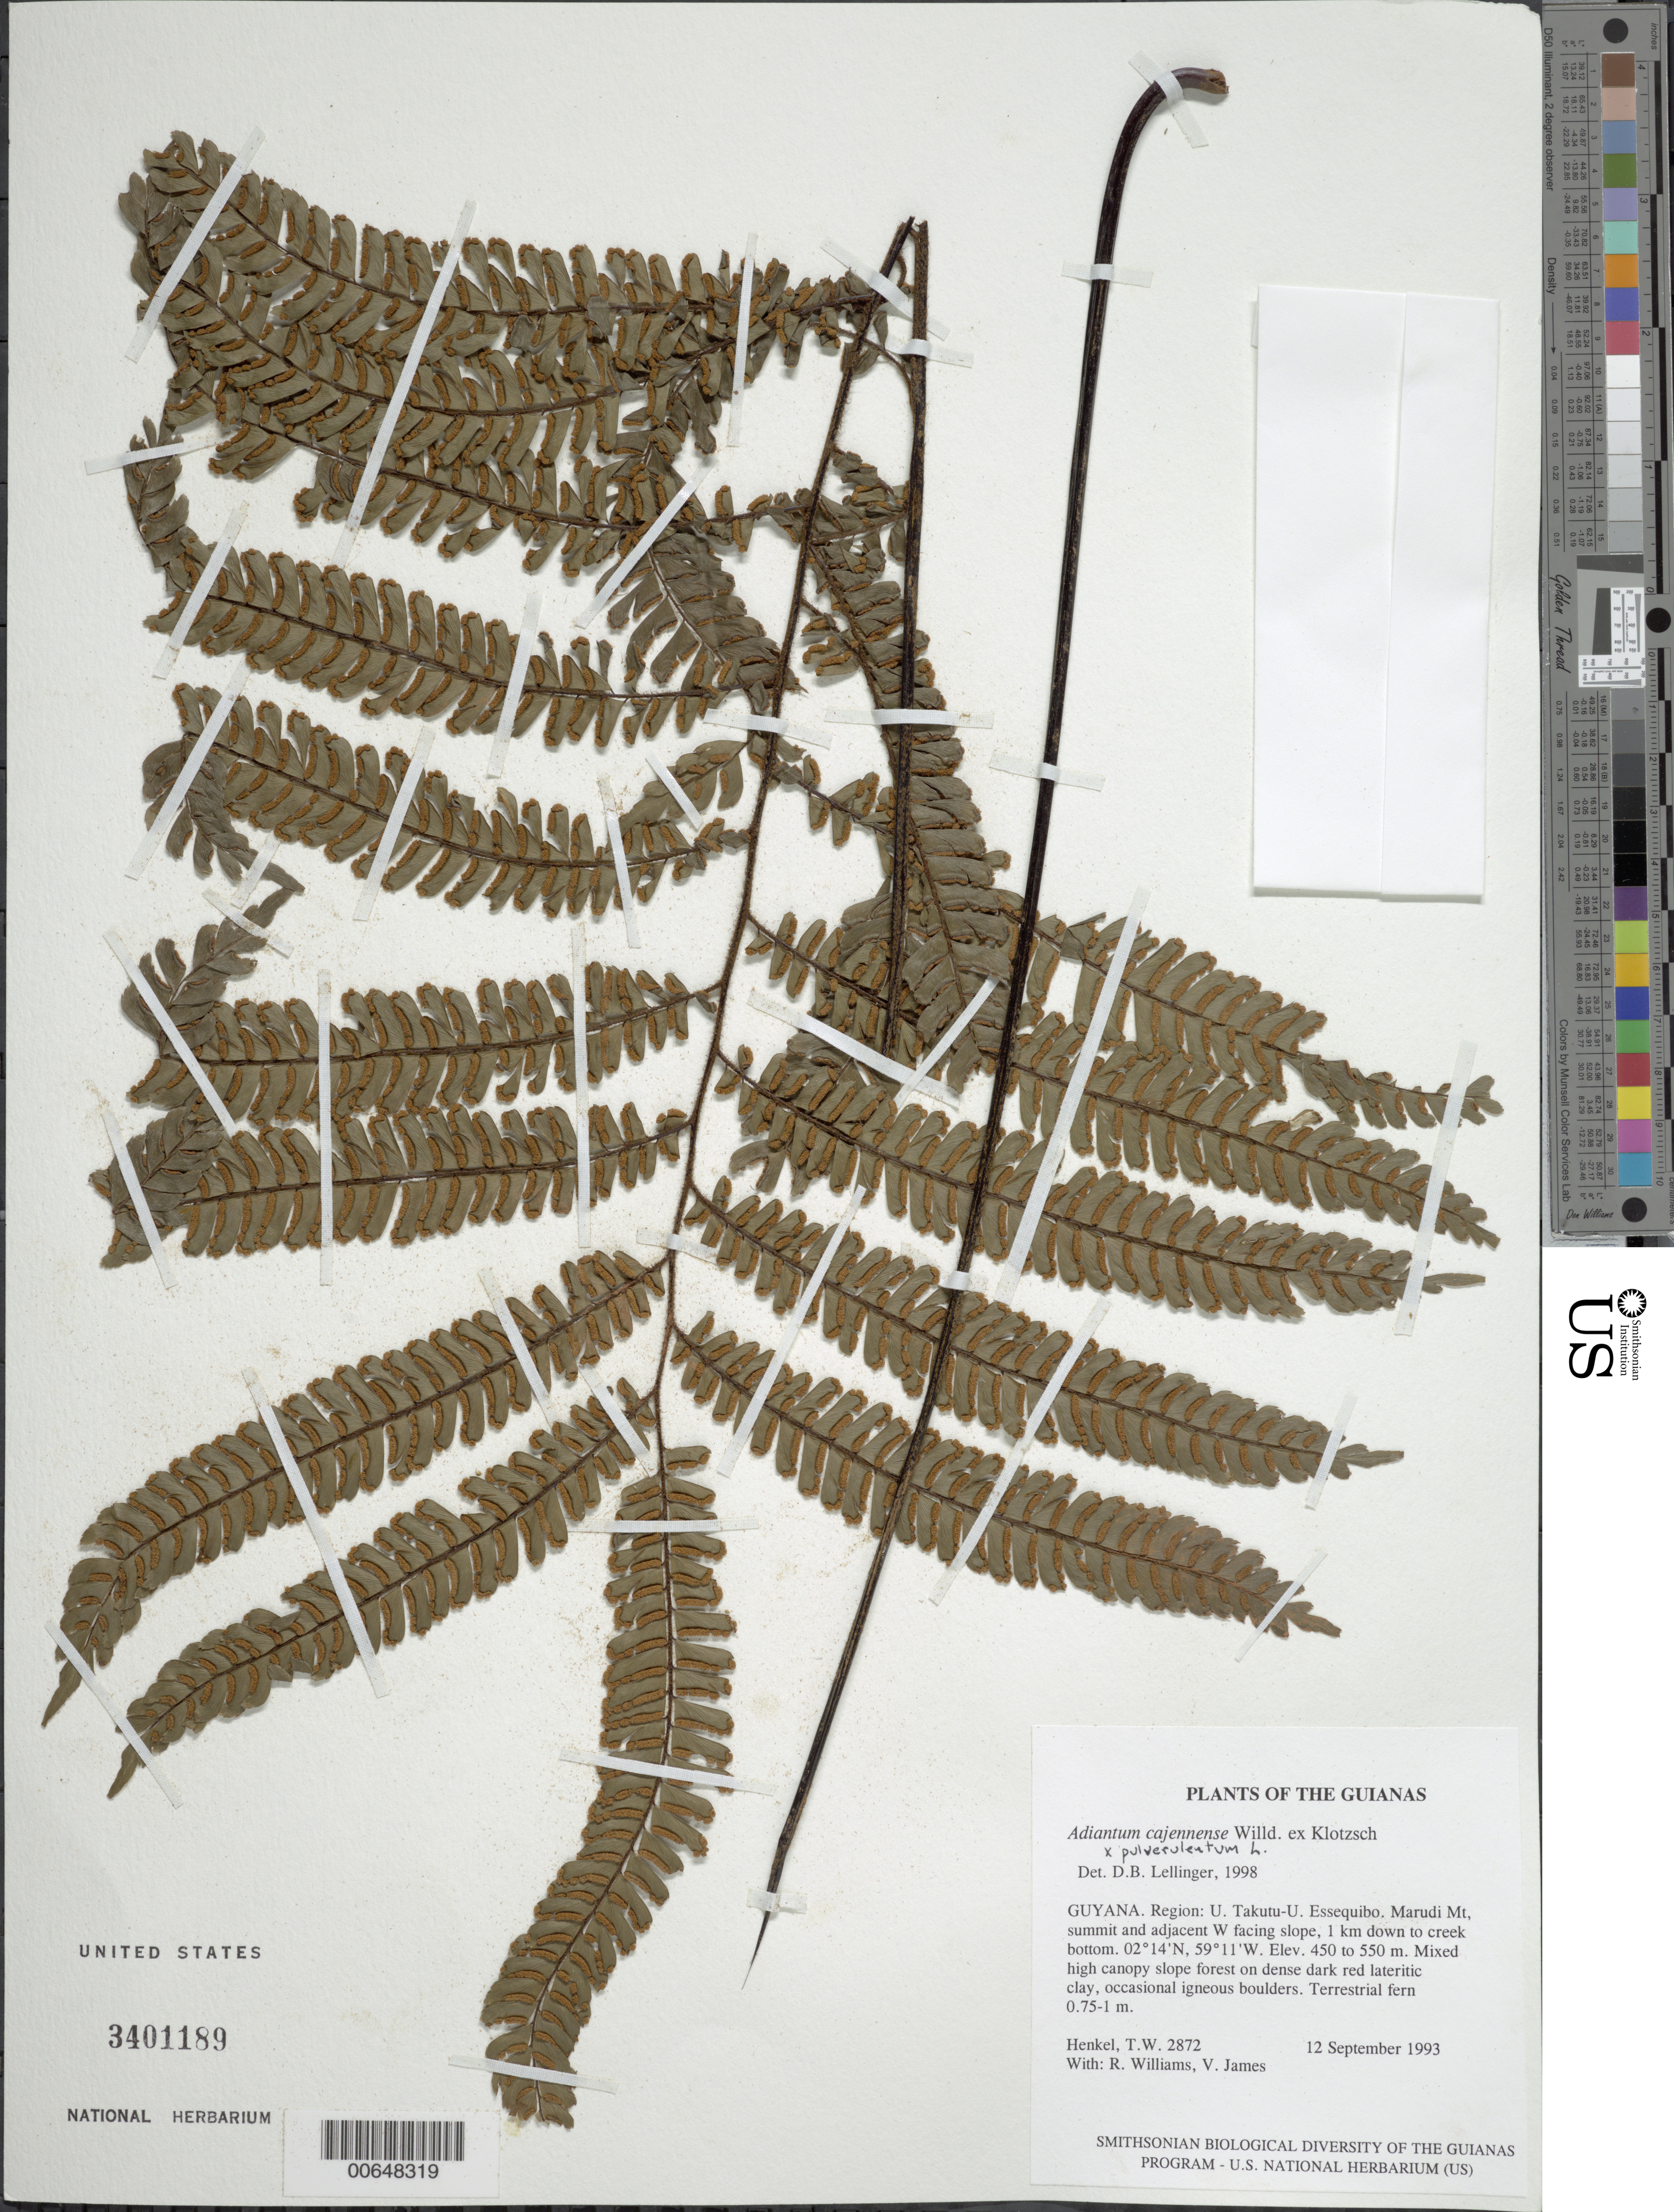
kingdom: Plantae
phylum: Tracheophyta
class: Polypodiopsida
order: Polypodiales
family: Pteridaceae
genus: Adiantum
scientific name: Adiantum cajennense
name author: Willd. ex Klotzsch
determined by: Lellinger, David B., (BOT), Smithsonian Institution - National Museum of Natural History (UNITED STATES)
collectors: T. Henkel, R. Williams & V. James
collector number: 2872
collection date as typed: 12 September 1993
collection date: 1993-09-12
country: Guyana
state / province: U. Takutu-U. Essequibo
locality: Marudi Mt, summit and adjacent W facing slope, 1 km down to creek bottom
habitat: Mixed high canopy slope forest on dense dark red lateritic clay, occasional igneous boulders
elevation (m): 450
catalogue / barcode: US 3401189